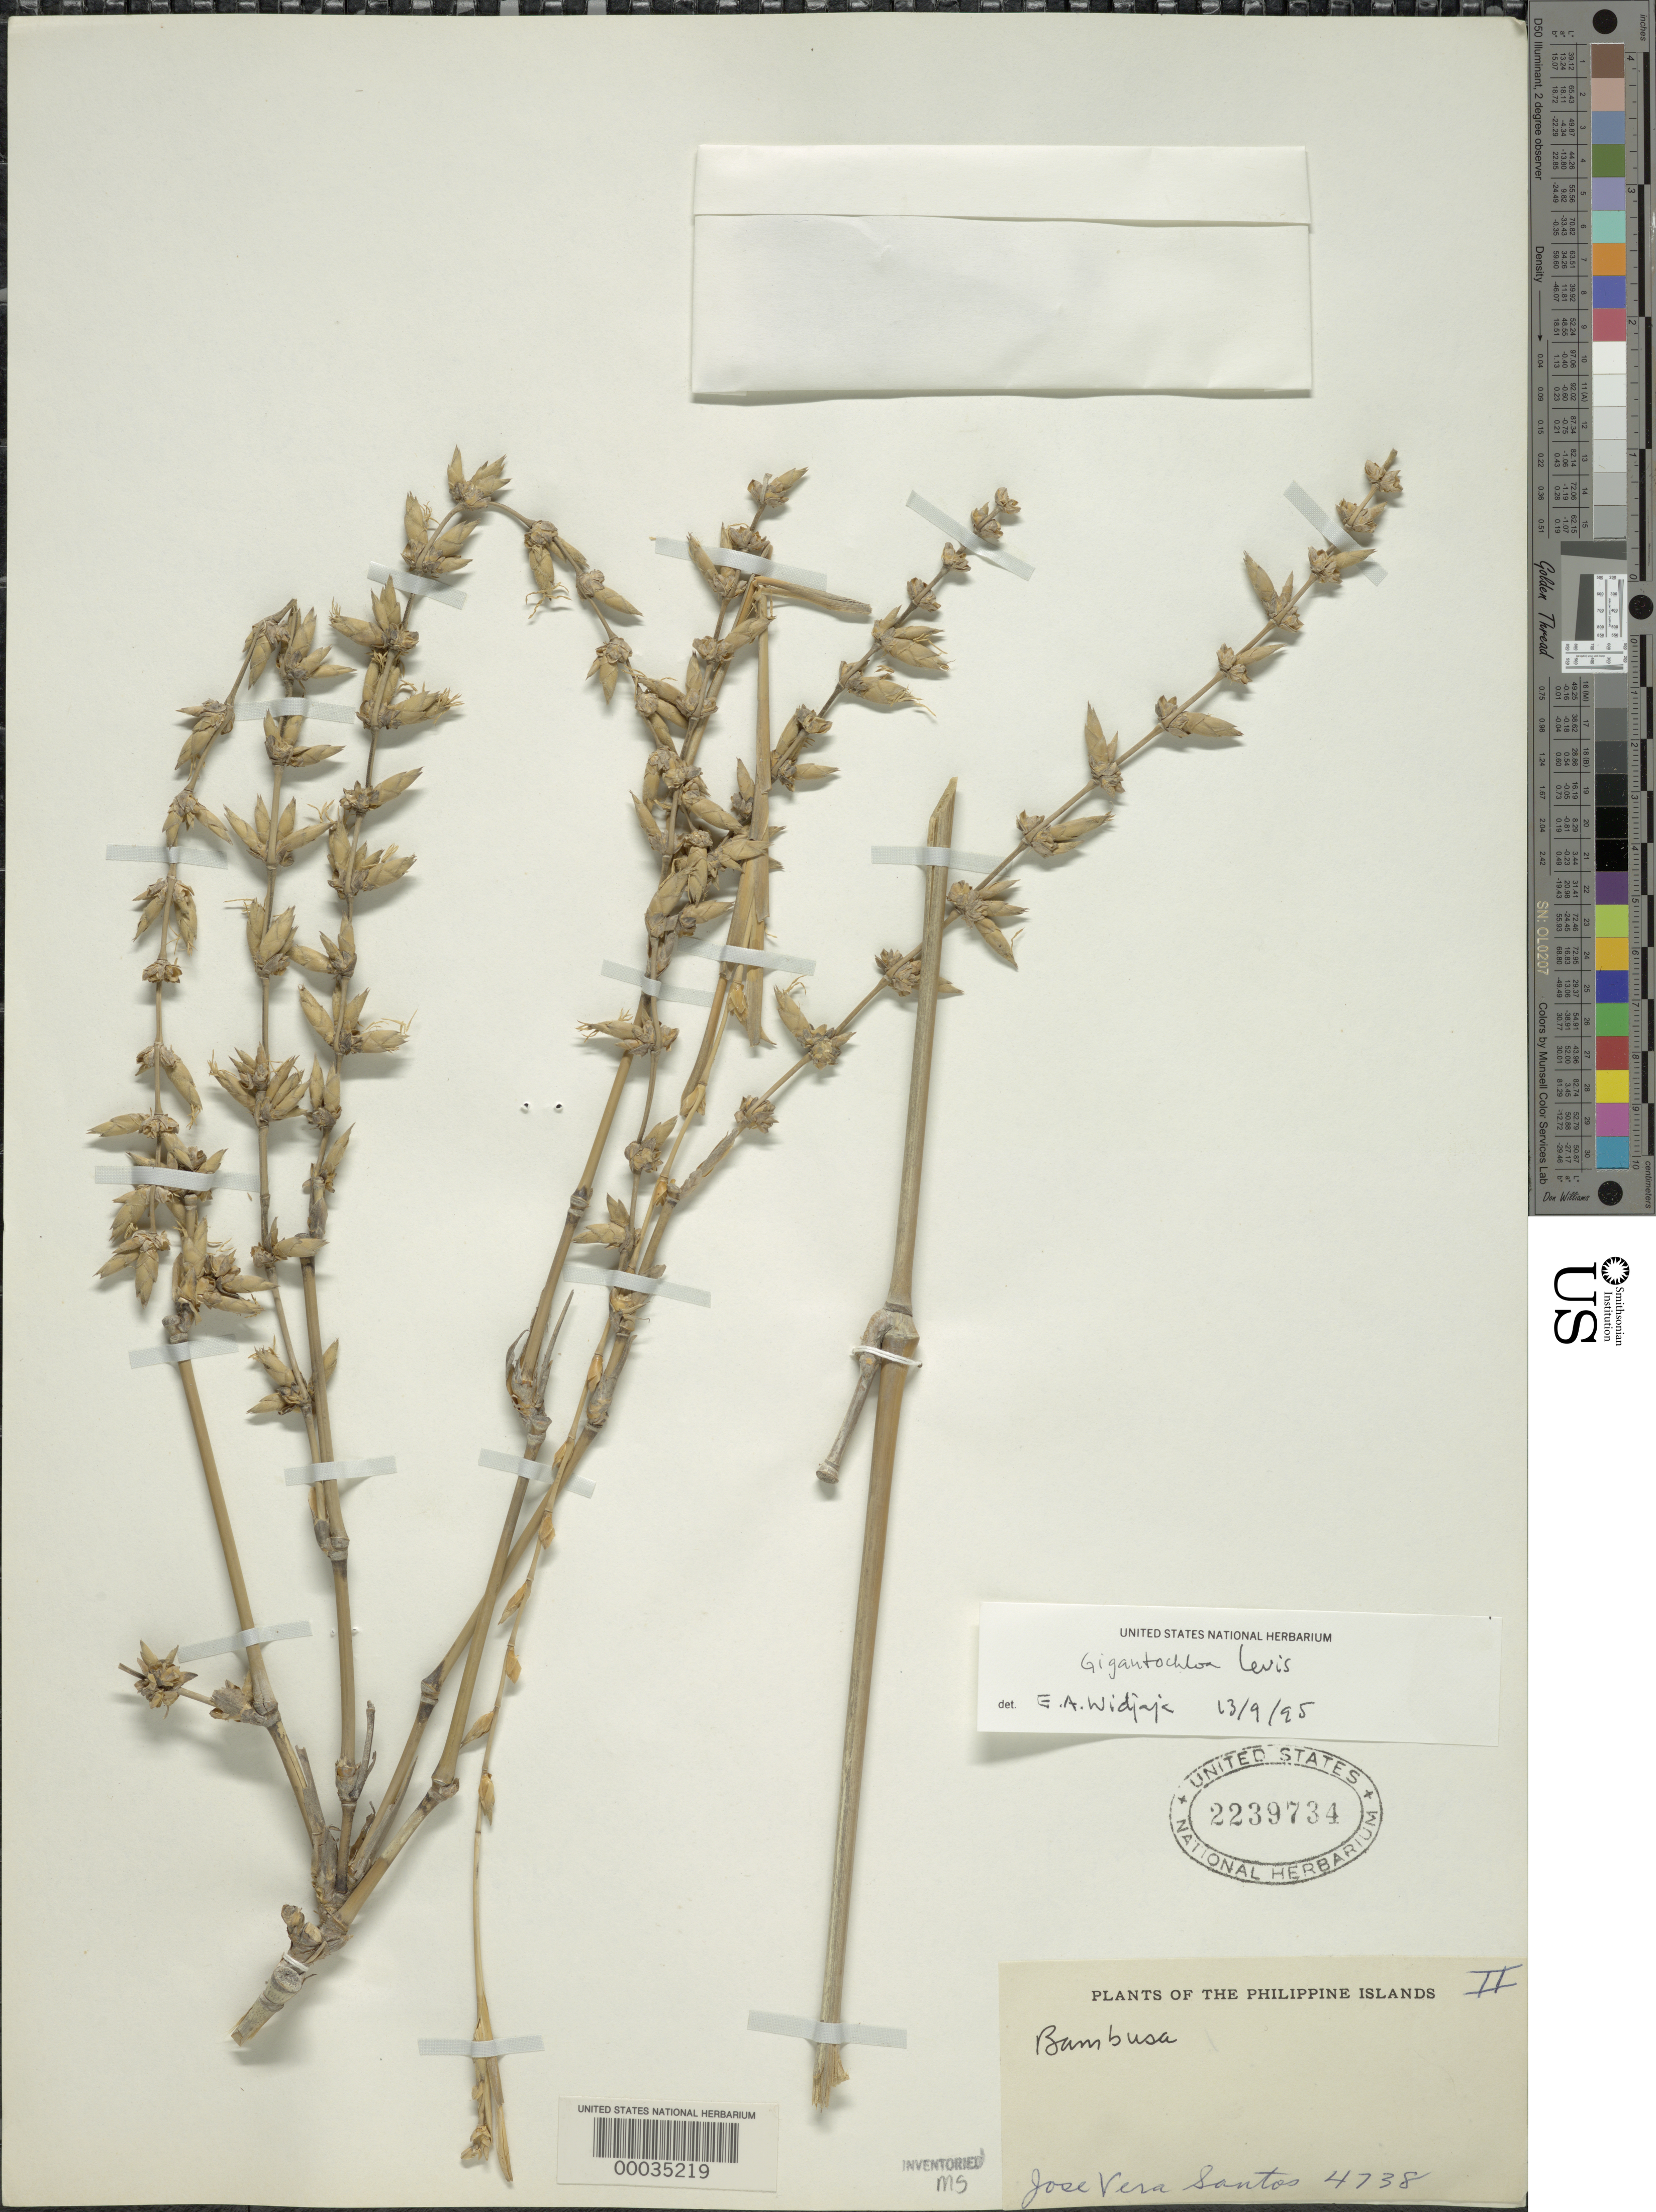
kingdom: Plantae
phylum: Tracheophyta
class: Liliopsida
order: Poales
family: Poaceae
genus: Gigantochloa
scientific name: Gigantochloa levis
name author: (Blanco) Merr.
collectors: J. V. Santos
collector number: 4738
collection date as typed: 26 Apr 1950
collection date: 1950-04-26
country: Malaysia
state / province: Sabah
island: Borneo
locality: Turtle isl, taganak isl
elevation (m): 169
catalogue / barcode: US 2239734